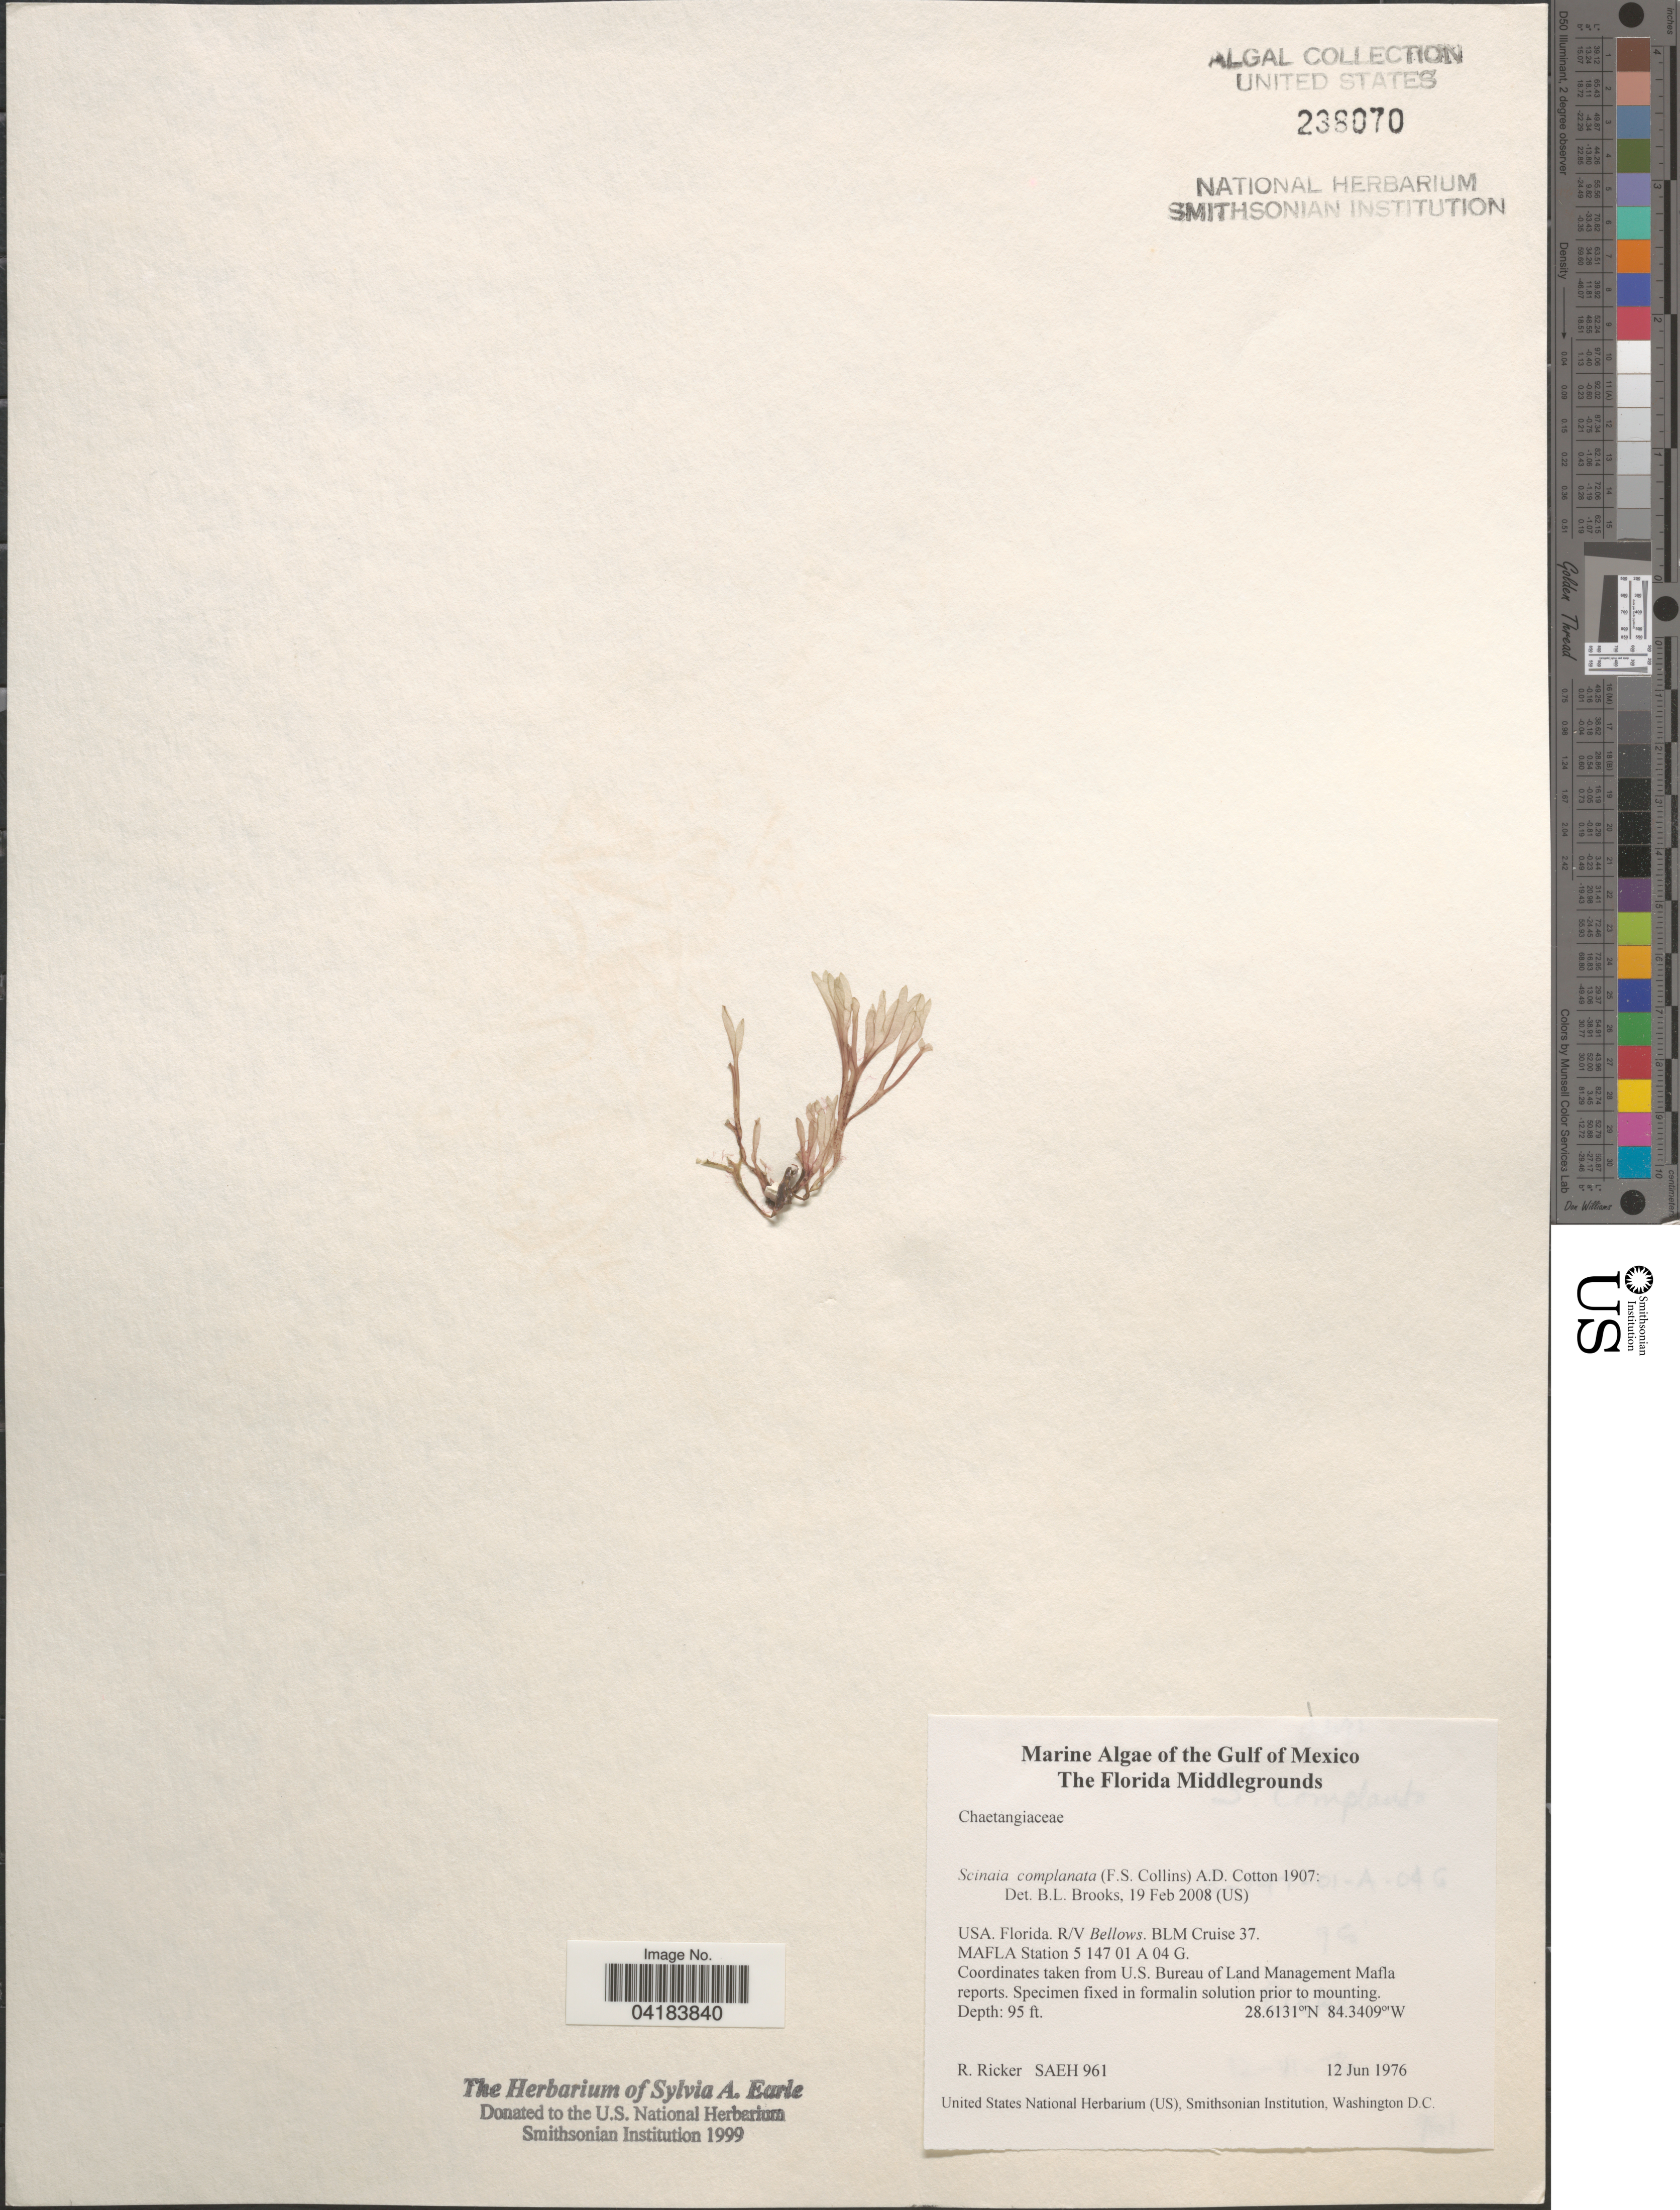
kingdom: Plantae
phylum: Rhodophyta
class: Florideophyceae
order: Nemaliales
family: Scinaiaceae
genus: Scinaia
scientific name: Scinaia complanata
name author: (Collins in Collins et al.) Cotton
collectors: R. Ricker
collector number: SAEH961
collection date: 1976-06-12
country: United States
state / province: Florida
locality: Gulf of Mexico. The Florida Middlegrounds. R/V Bellows. BLM Cruise 37. MAFLA Station 5 147 01 A 04 G.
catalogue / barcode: US 238070